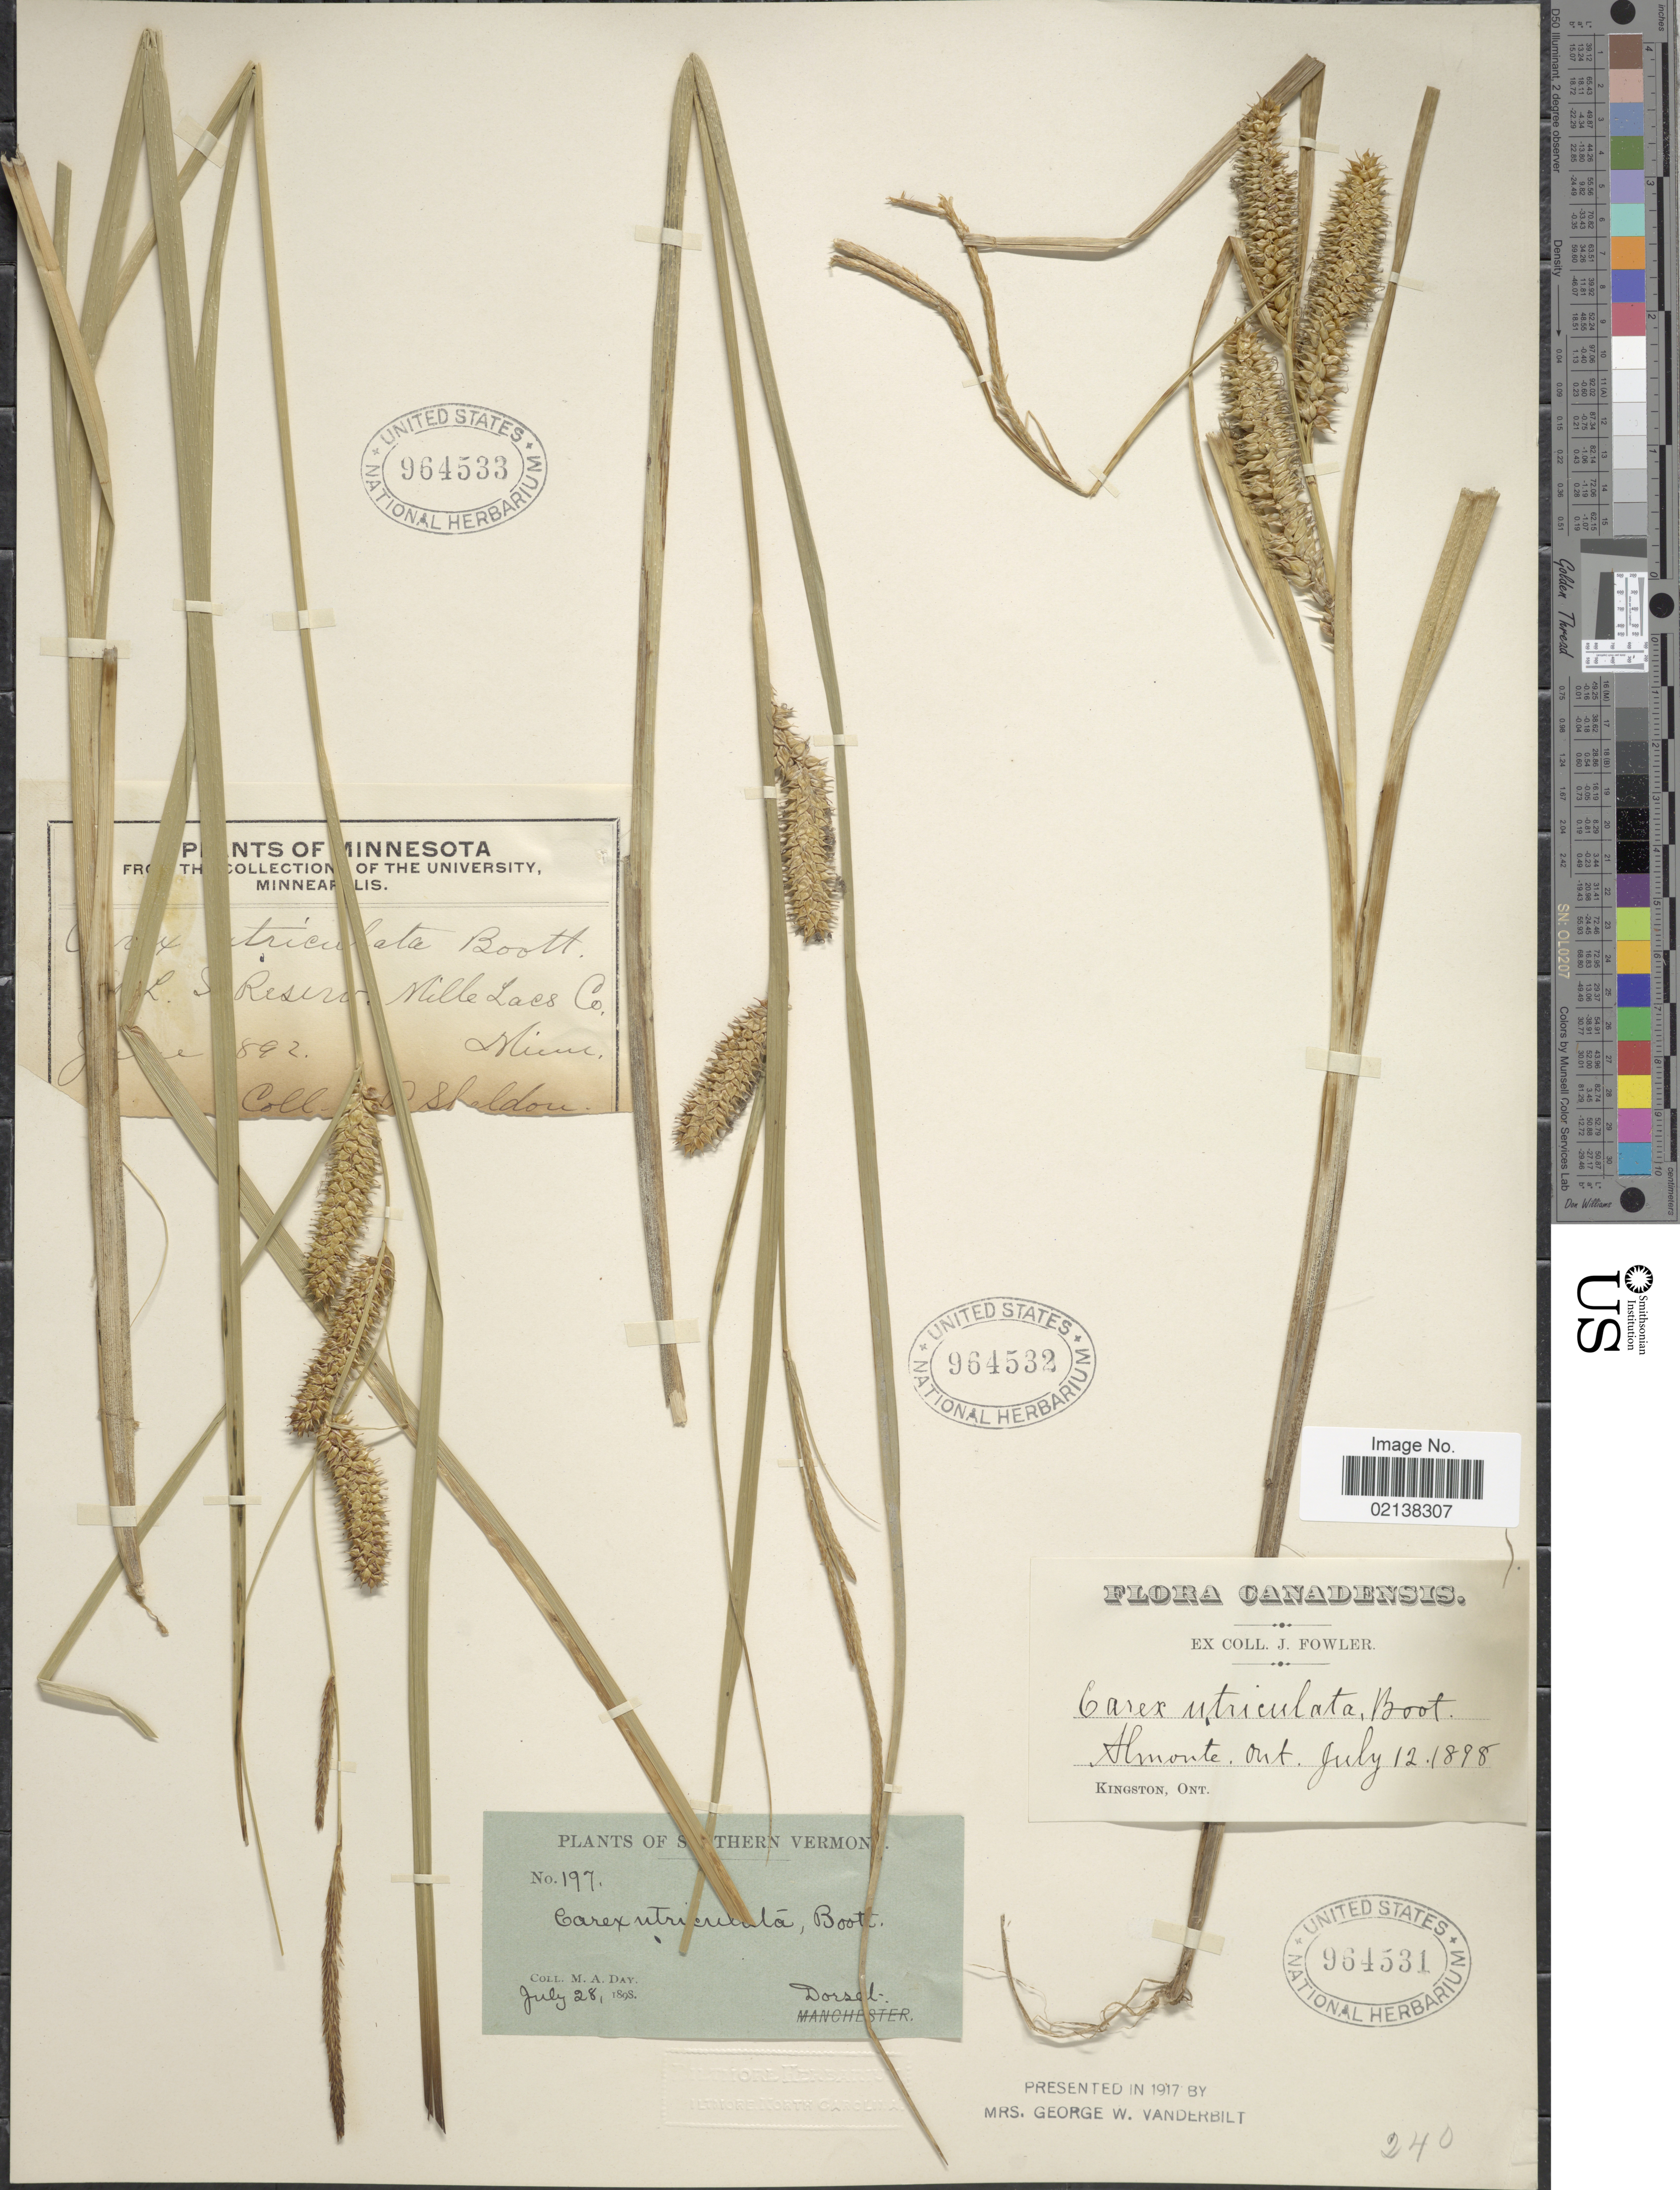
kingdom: Plantae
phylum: Tracheophyta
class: Liliopsida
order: Poales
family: Cyperaceae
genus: Carex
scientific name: Carex utriculata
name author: Boott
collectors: J. P. Fowler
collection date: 1898-07-12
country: Canada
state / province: Ontario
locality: Almonte. Ont.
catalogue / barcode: US 964531-3